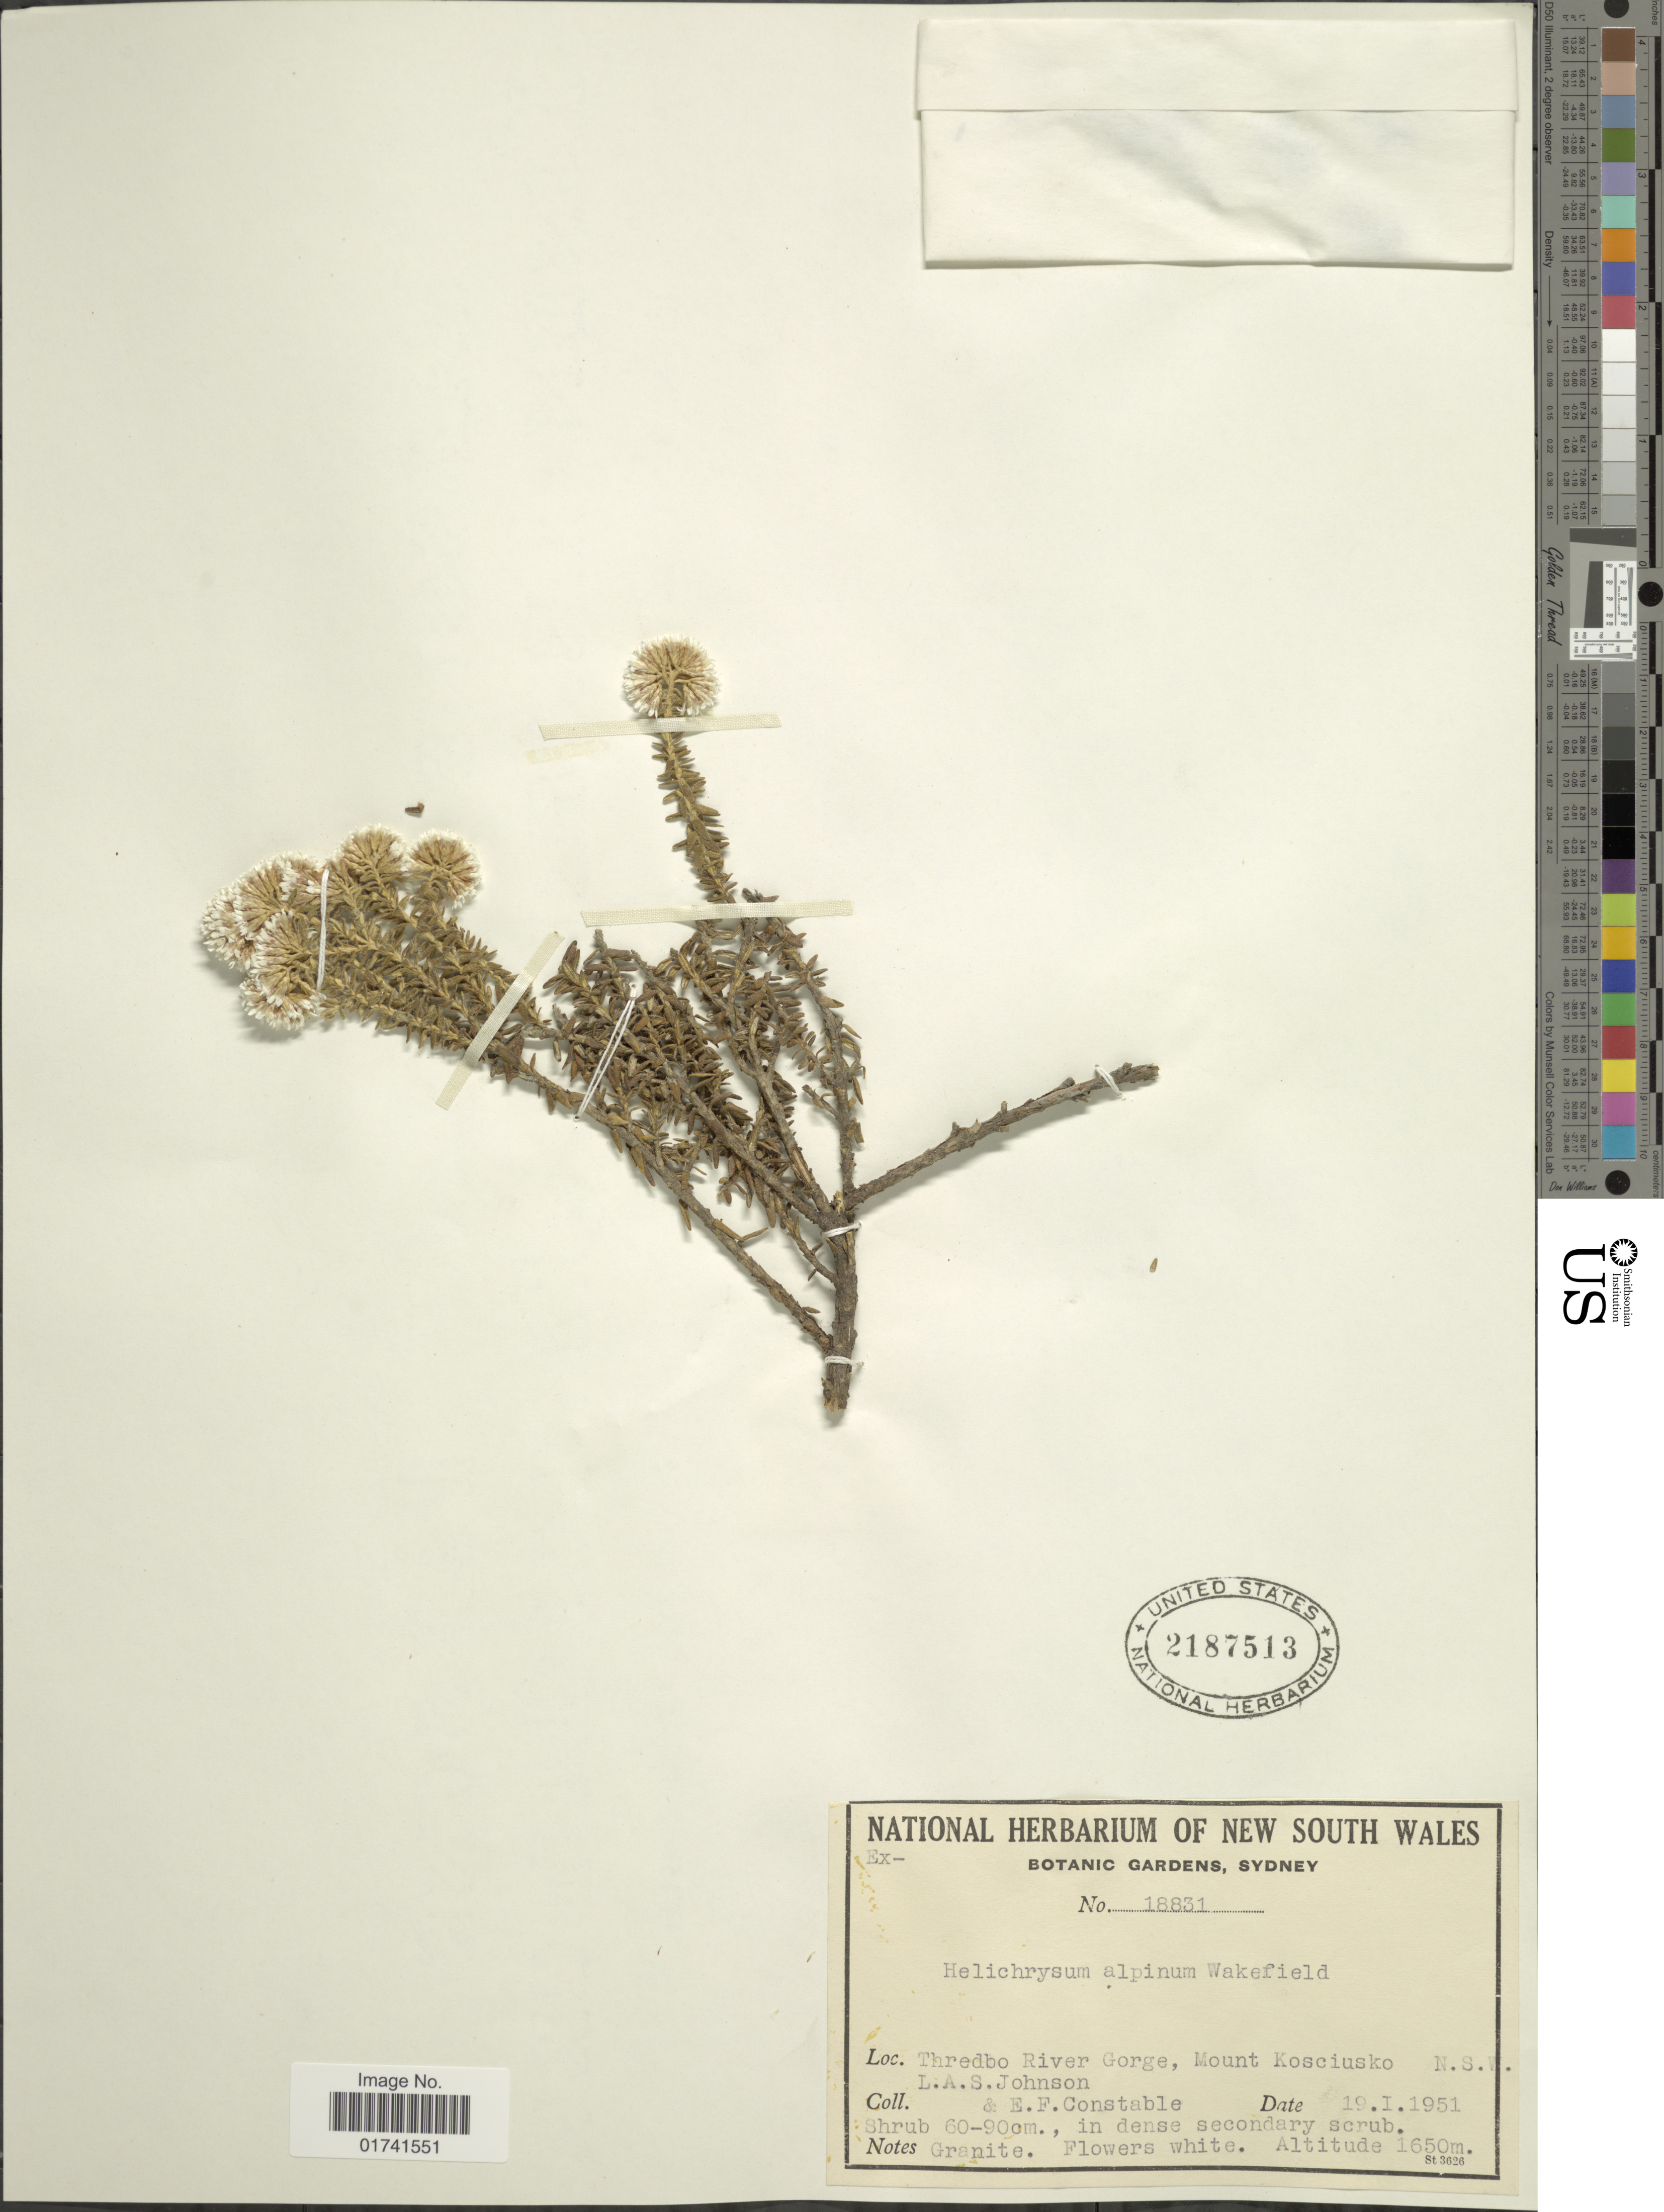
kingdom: Plantae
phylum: Tracheophyta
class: Magnoliopsida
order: Asterales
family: Asteraceae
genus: Ozothamnus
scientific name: Ozothamnus alpinus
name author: (N.A. Wakef.) Anderb.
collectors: L. A. S. Johnson & E. F. Constable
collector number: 18831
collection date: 1951-01-19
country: Australia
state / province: New South Wales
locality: Thredbo River Gorge, Mount Kosciusko.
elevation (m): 1650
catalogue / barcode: US 2187513